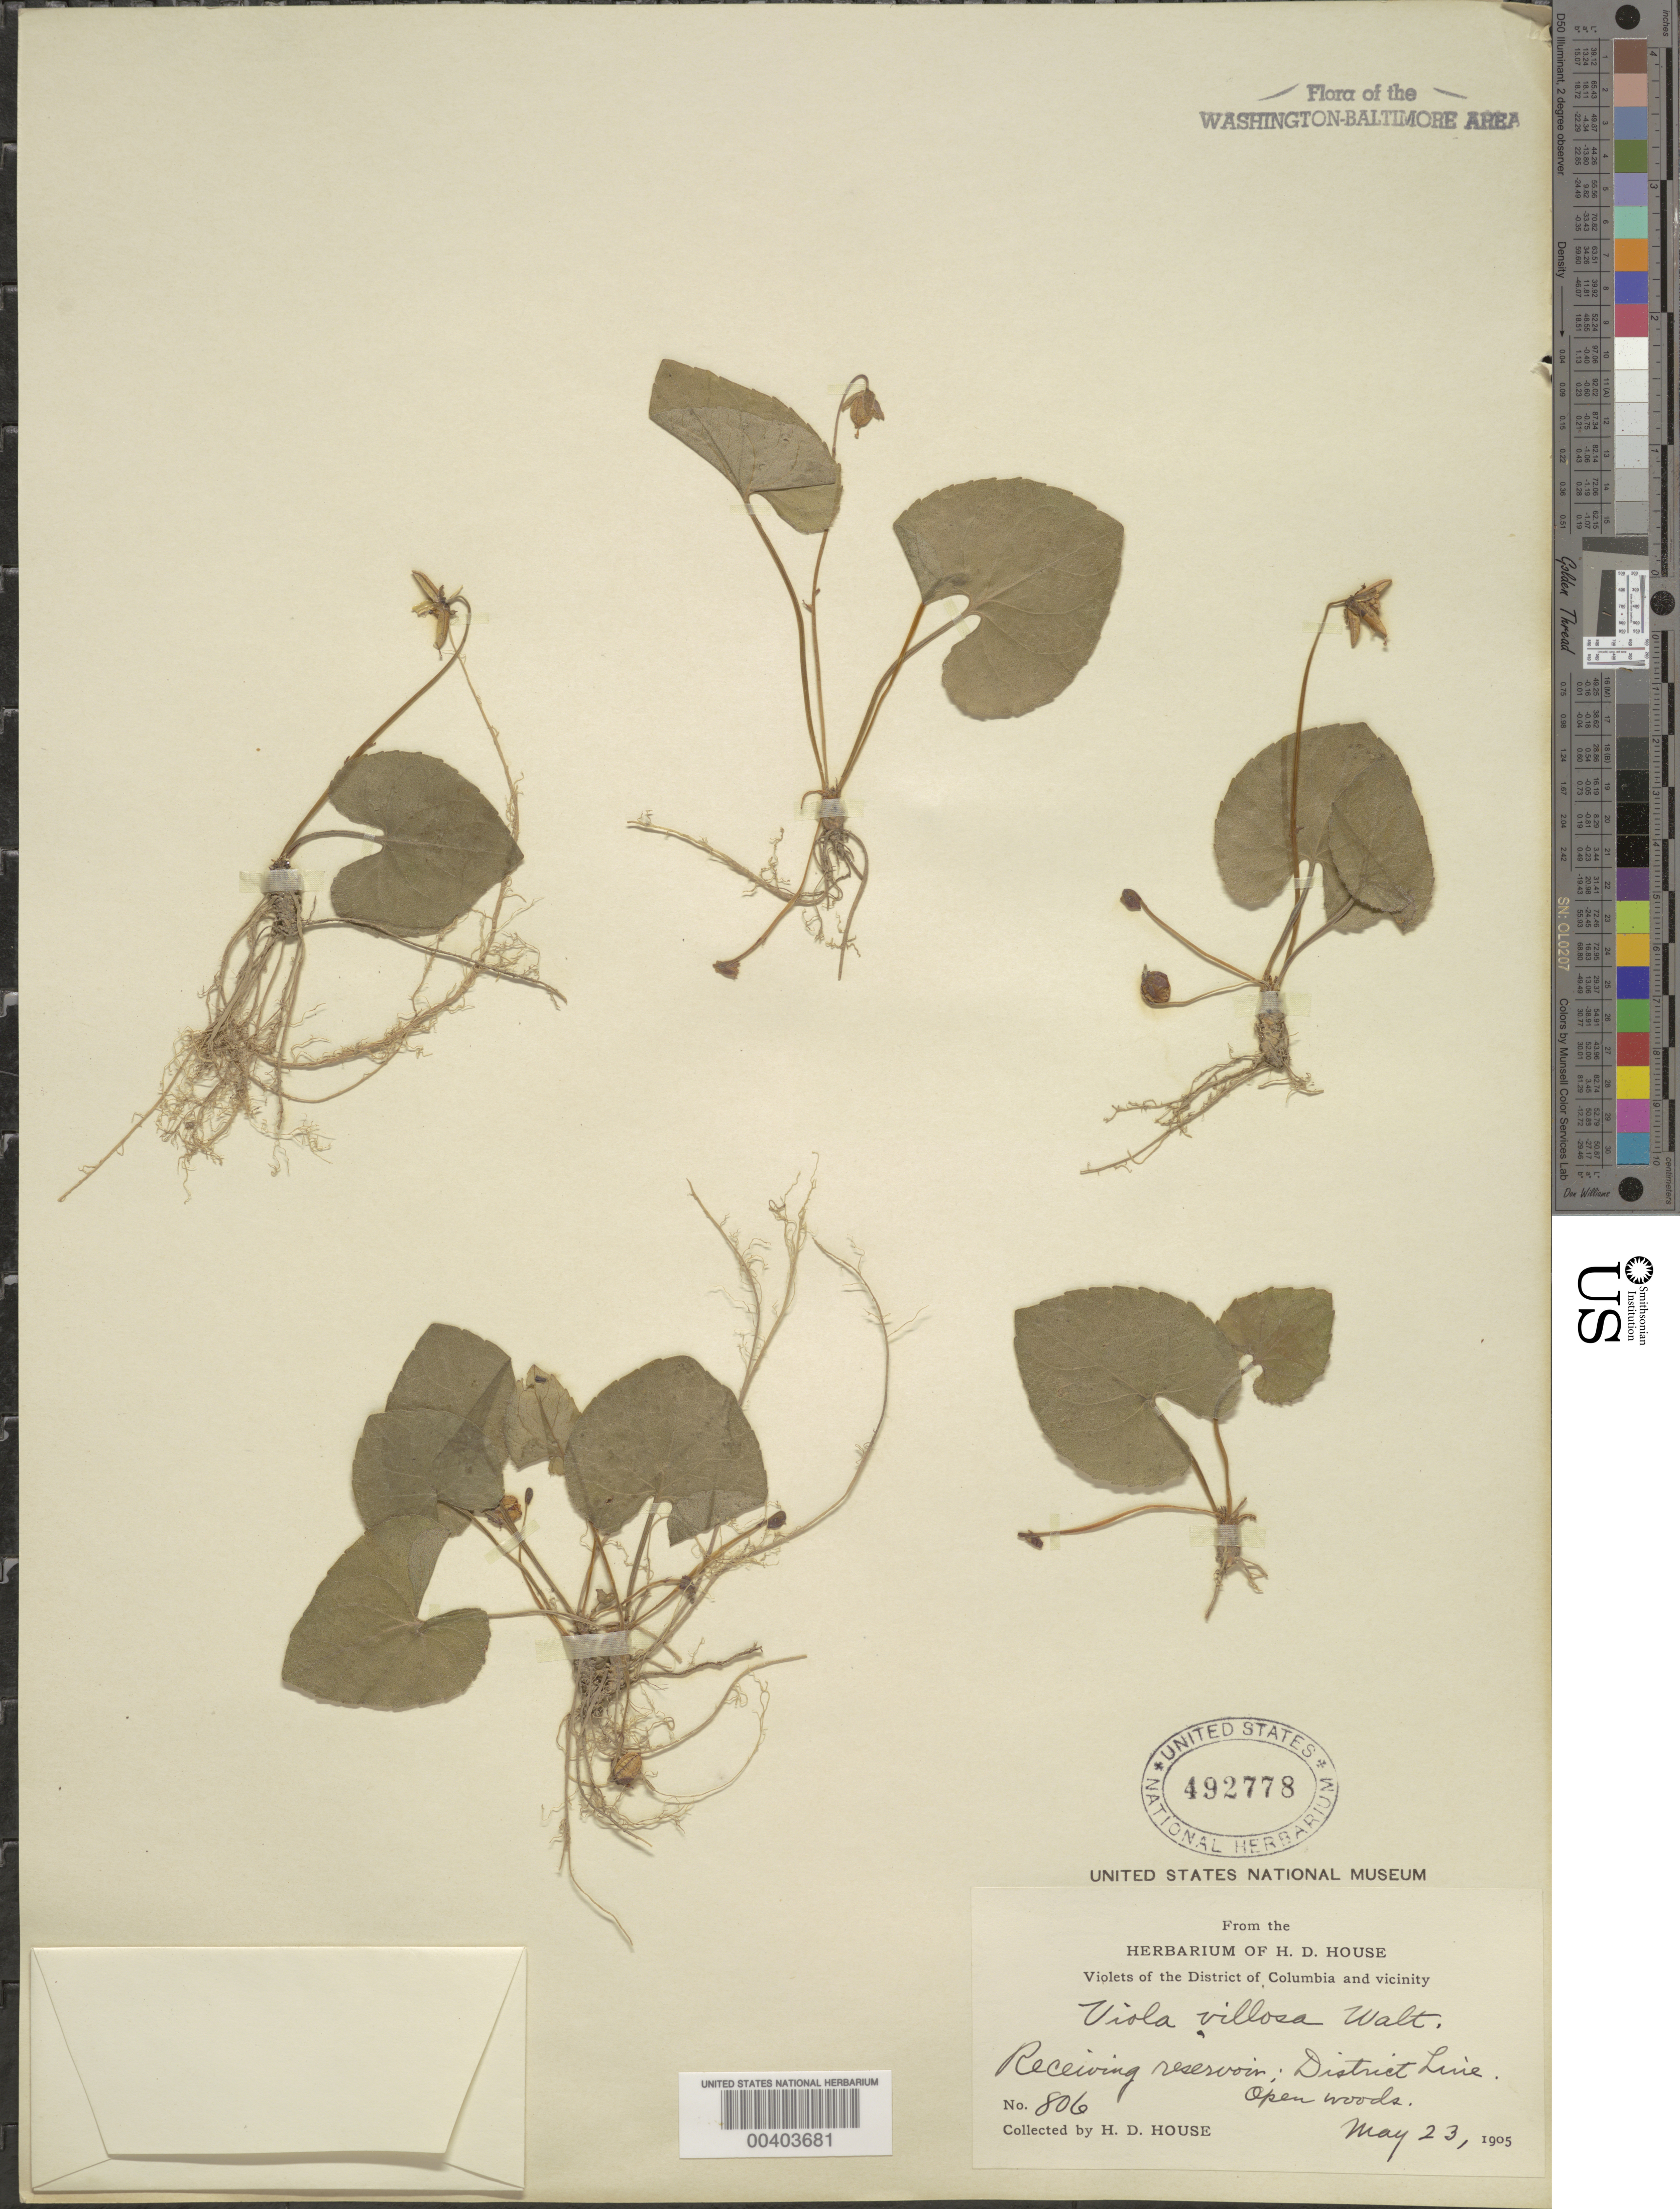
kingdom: Plantae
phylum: Tracheophyta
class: Magnoliopsida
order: Malpighiales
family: Violaceae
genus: Viola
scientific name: Viola hirsutula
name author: Brainerd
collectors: H. D. House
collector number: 806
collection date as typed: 23 May 1905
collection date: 1905-05-23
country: United States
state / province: District of Columbia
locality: Receiving Reservoir, District Line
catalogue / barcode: US 492778